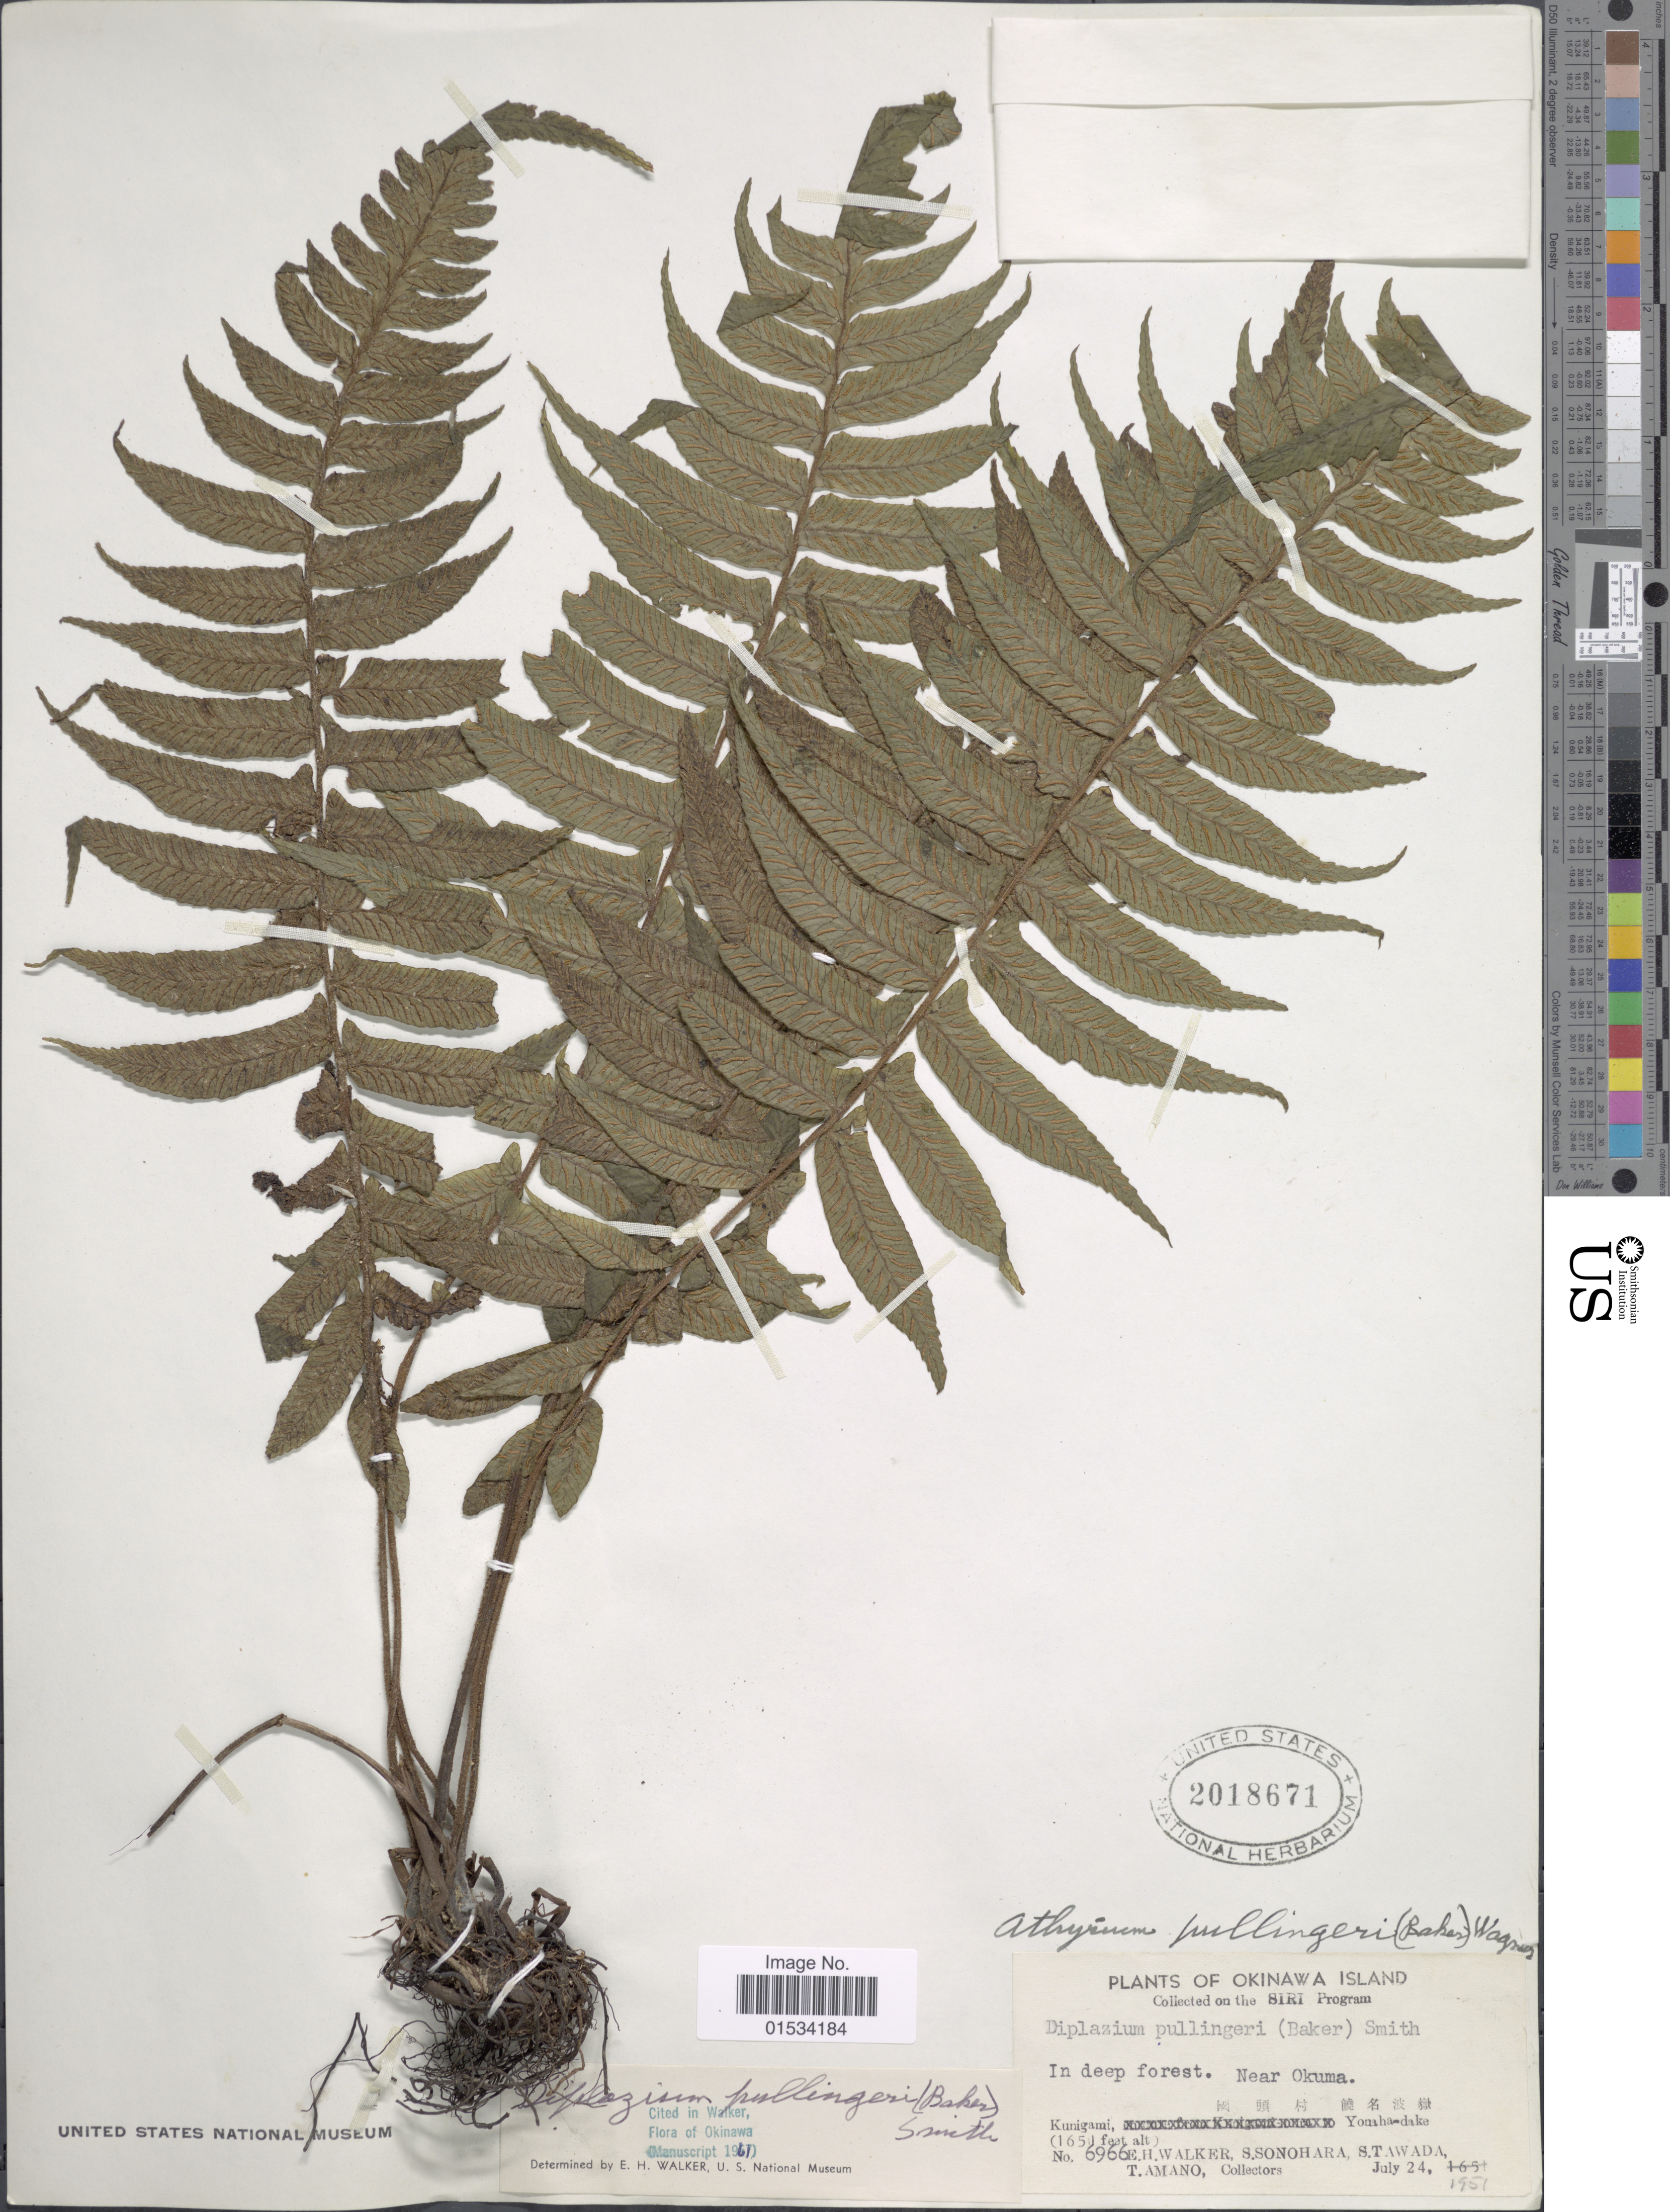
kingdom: Plantae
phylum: Tracheophyta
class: Polypodiopsida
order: Polypodiales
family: Athyriaceae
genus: Diplazium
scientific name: Diplazium pullingeri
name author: (Baker) J. Sm.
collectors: E. H. Walker, S. Sonohara, S. Tawada & T. Amano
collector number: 6966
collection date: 1951-07-24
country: Japan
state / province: Okinawa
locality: Near Okuma, Kunigami, Yonahadake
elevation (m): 503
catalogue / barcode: US 2018671